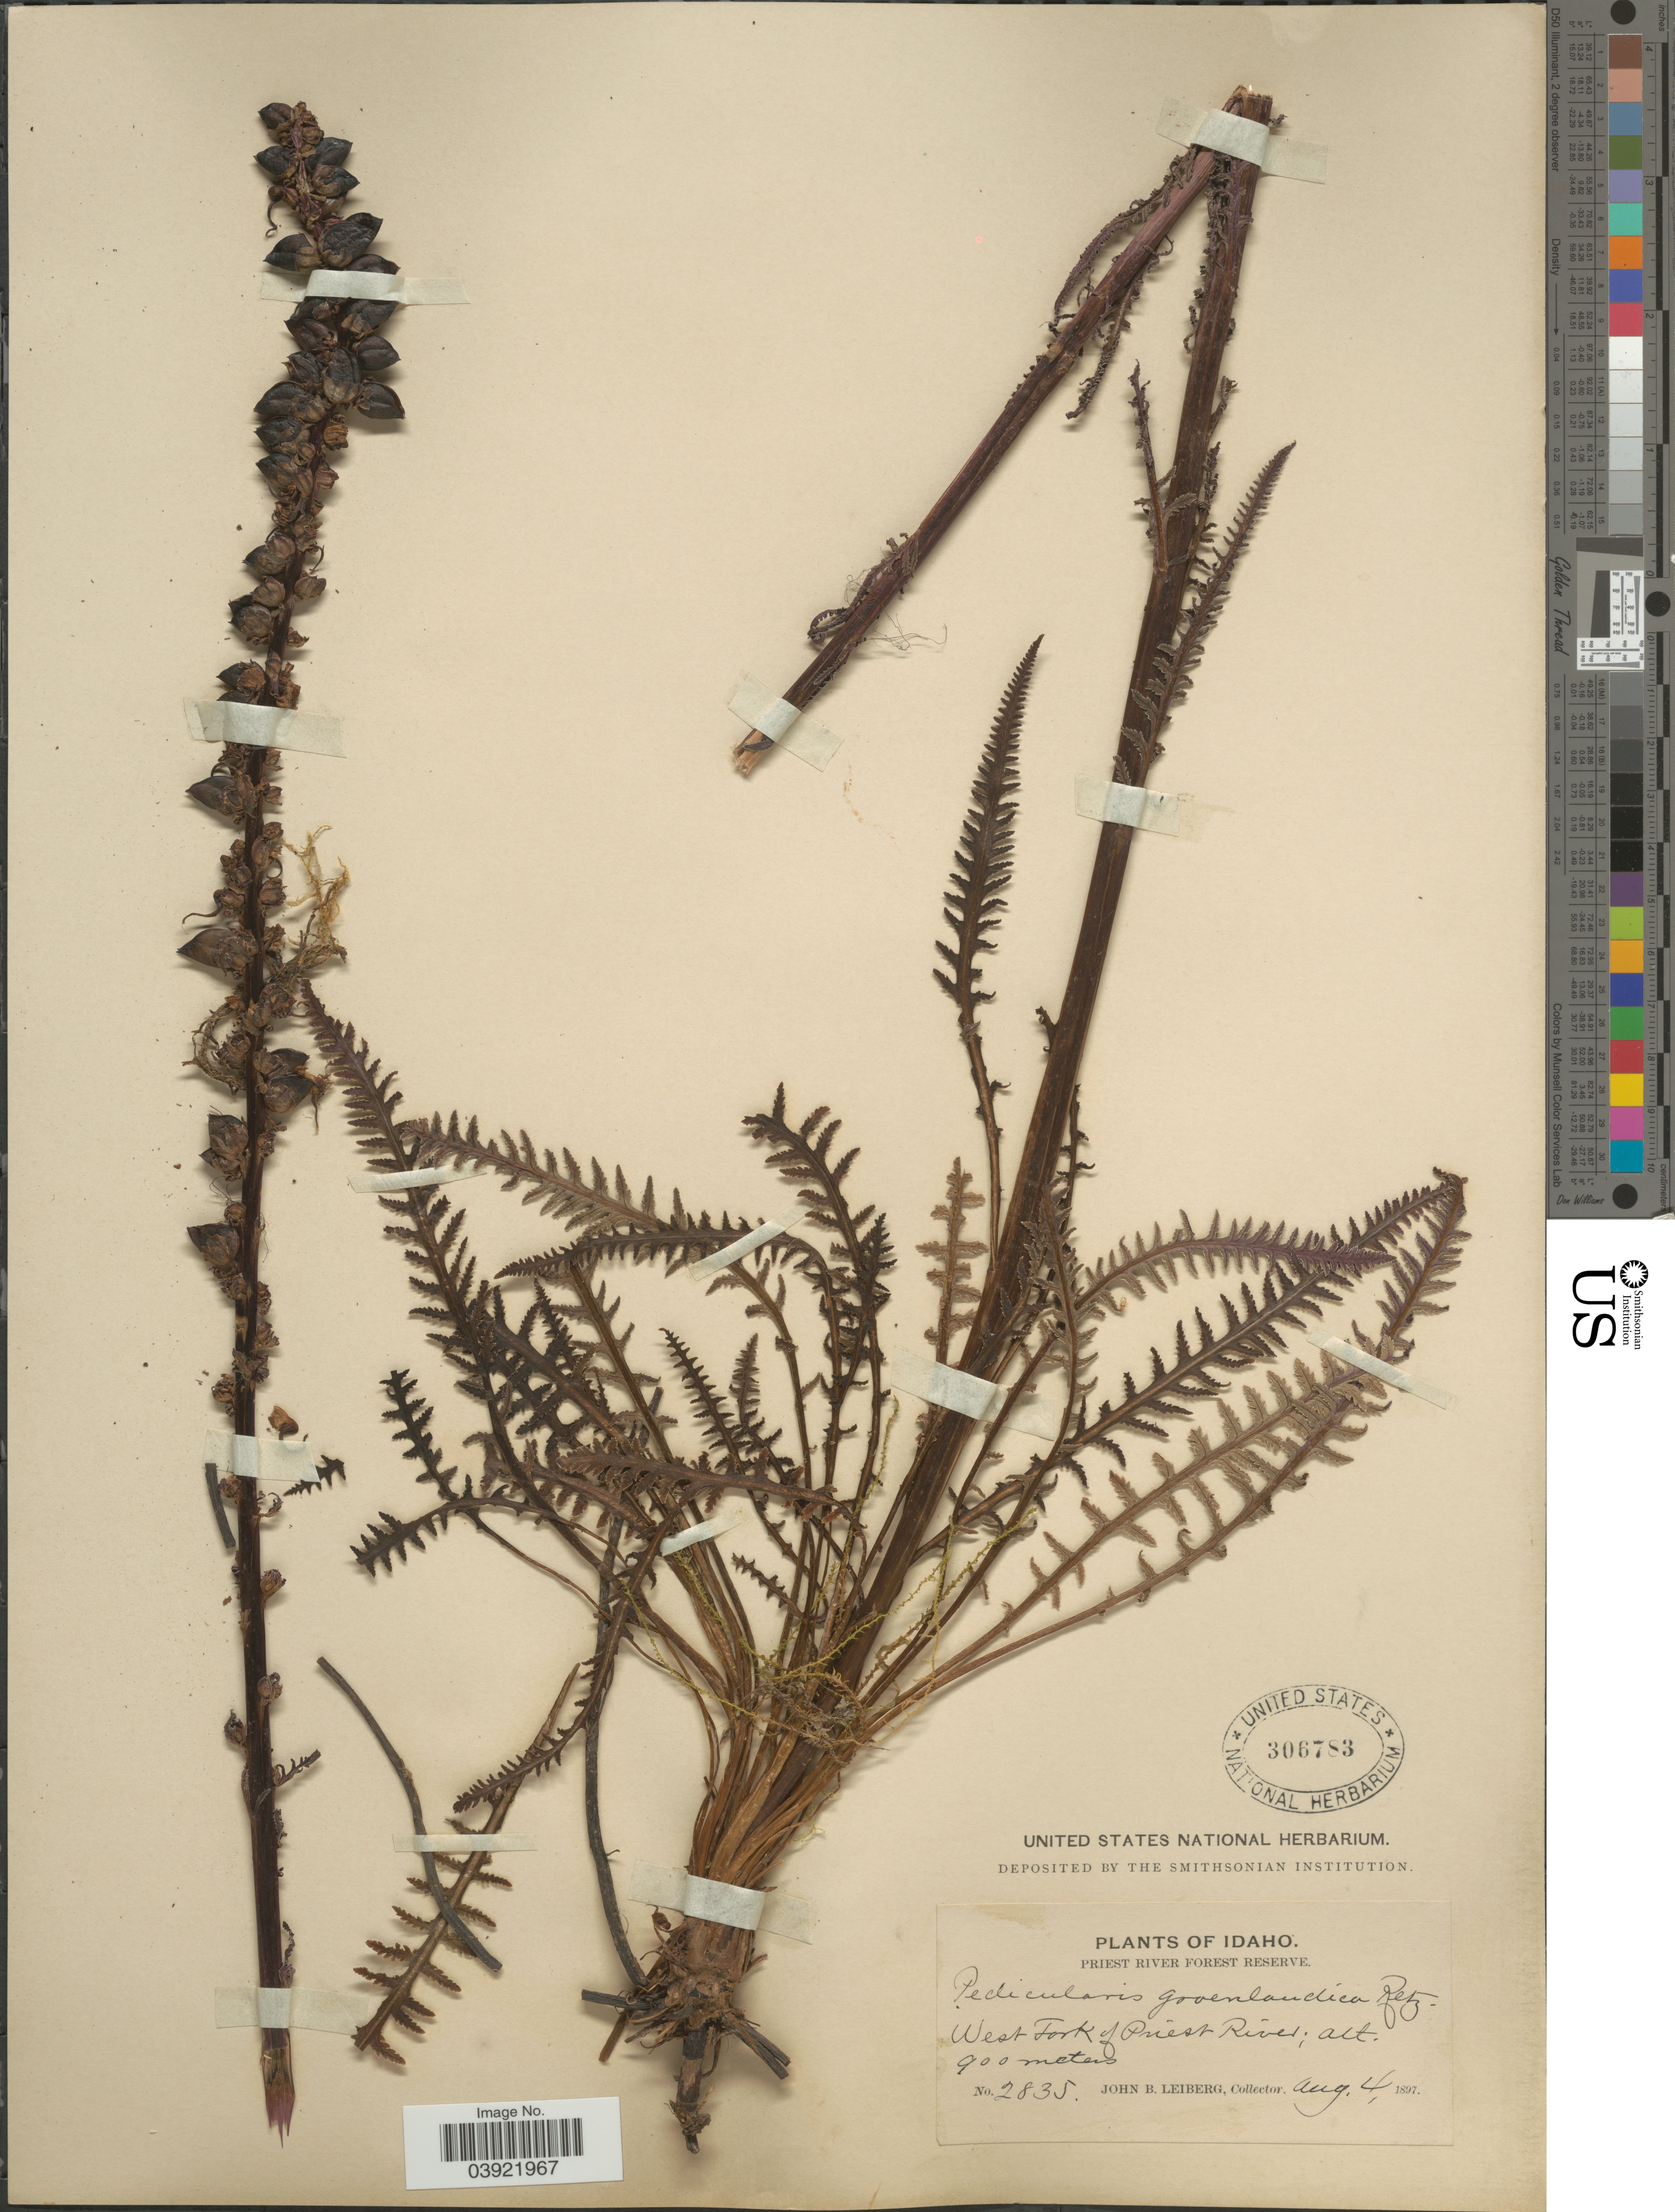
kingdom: Plantae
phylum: Tracheophyta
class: Magnoliopsida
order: Lamiales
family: Orobanchaceae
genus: Pedicularis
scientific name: Pedicularis groenlandica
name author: Retz.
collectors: J. B. Leiberg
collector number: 2835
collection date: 1897-08-04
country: United States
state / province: Idaho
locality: Priest River Forest Reserve. West Fork of Priest River.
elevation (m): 900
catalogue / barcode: US 306783